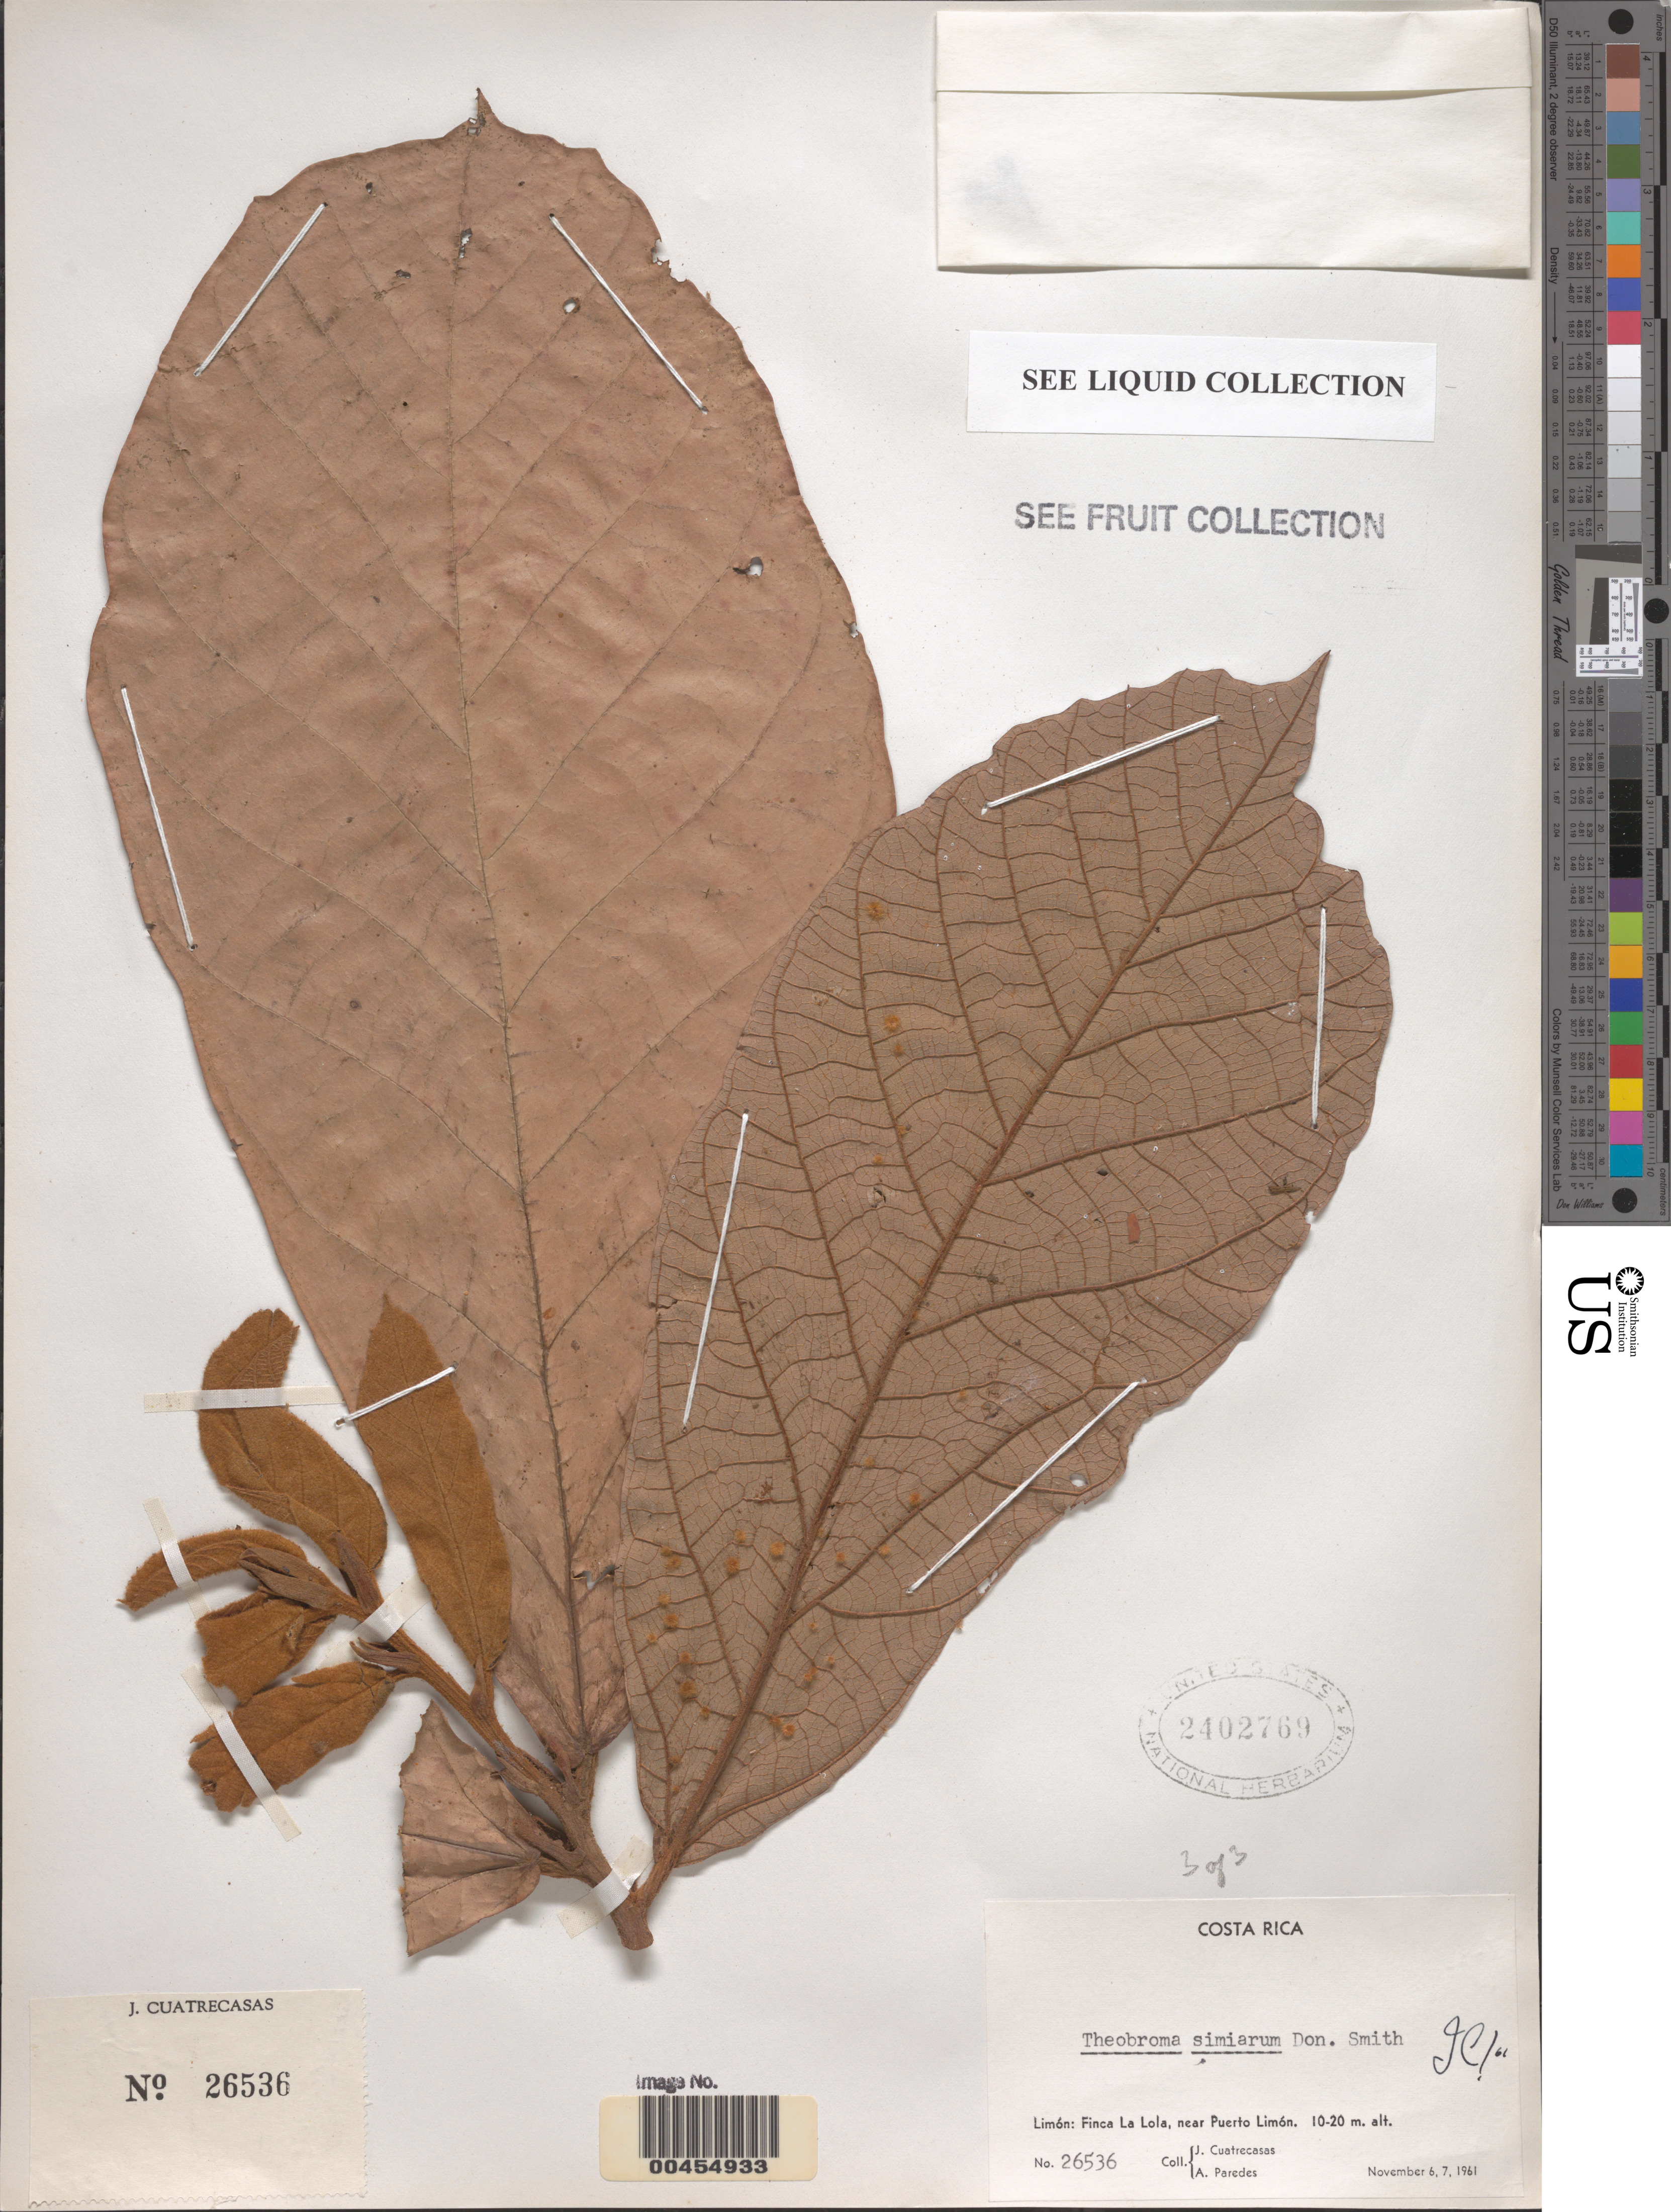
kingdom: Plantae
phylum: Tracheophyta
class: Magnoliopsida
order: Malvales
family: Malvaceae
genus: Theobroma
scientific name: Theobroma simiarum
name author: Donn. Sm.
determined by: Cuatrecasas, J.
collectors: J. Cuatrecasas & A. Paredes C.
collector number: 26536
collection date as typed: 06 Nov 1961 to 07 Nov 1961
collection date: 1961-11-06/1961-11-07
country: Costa Rica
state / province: Limón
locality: Finca La Lola, near Puerto Limón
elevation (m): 10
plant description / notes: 3 of 3 1 of 3: USNH 2402770; BC 00454936 2 of 3: USNH 2402771; BC 00454935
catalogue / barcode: US 2402769